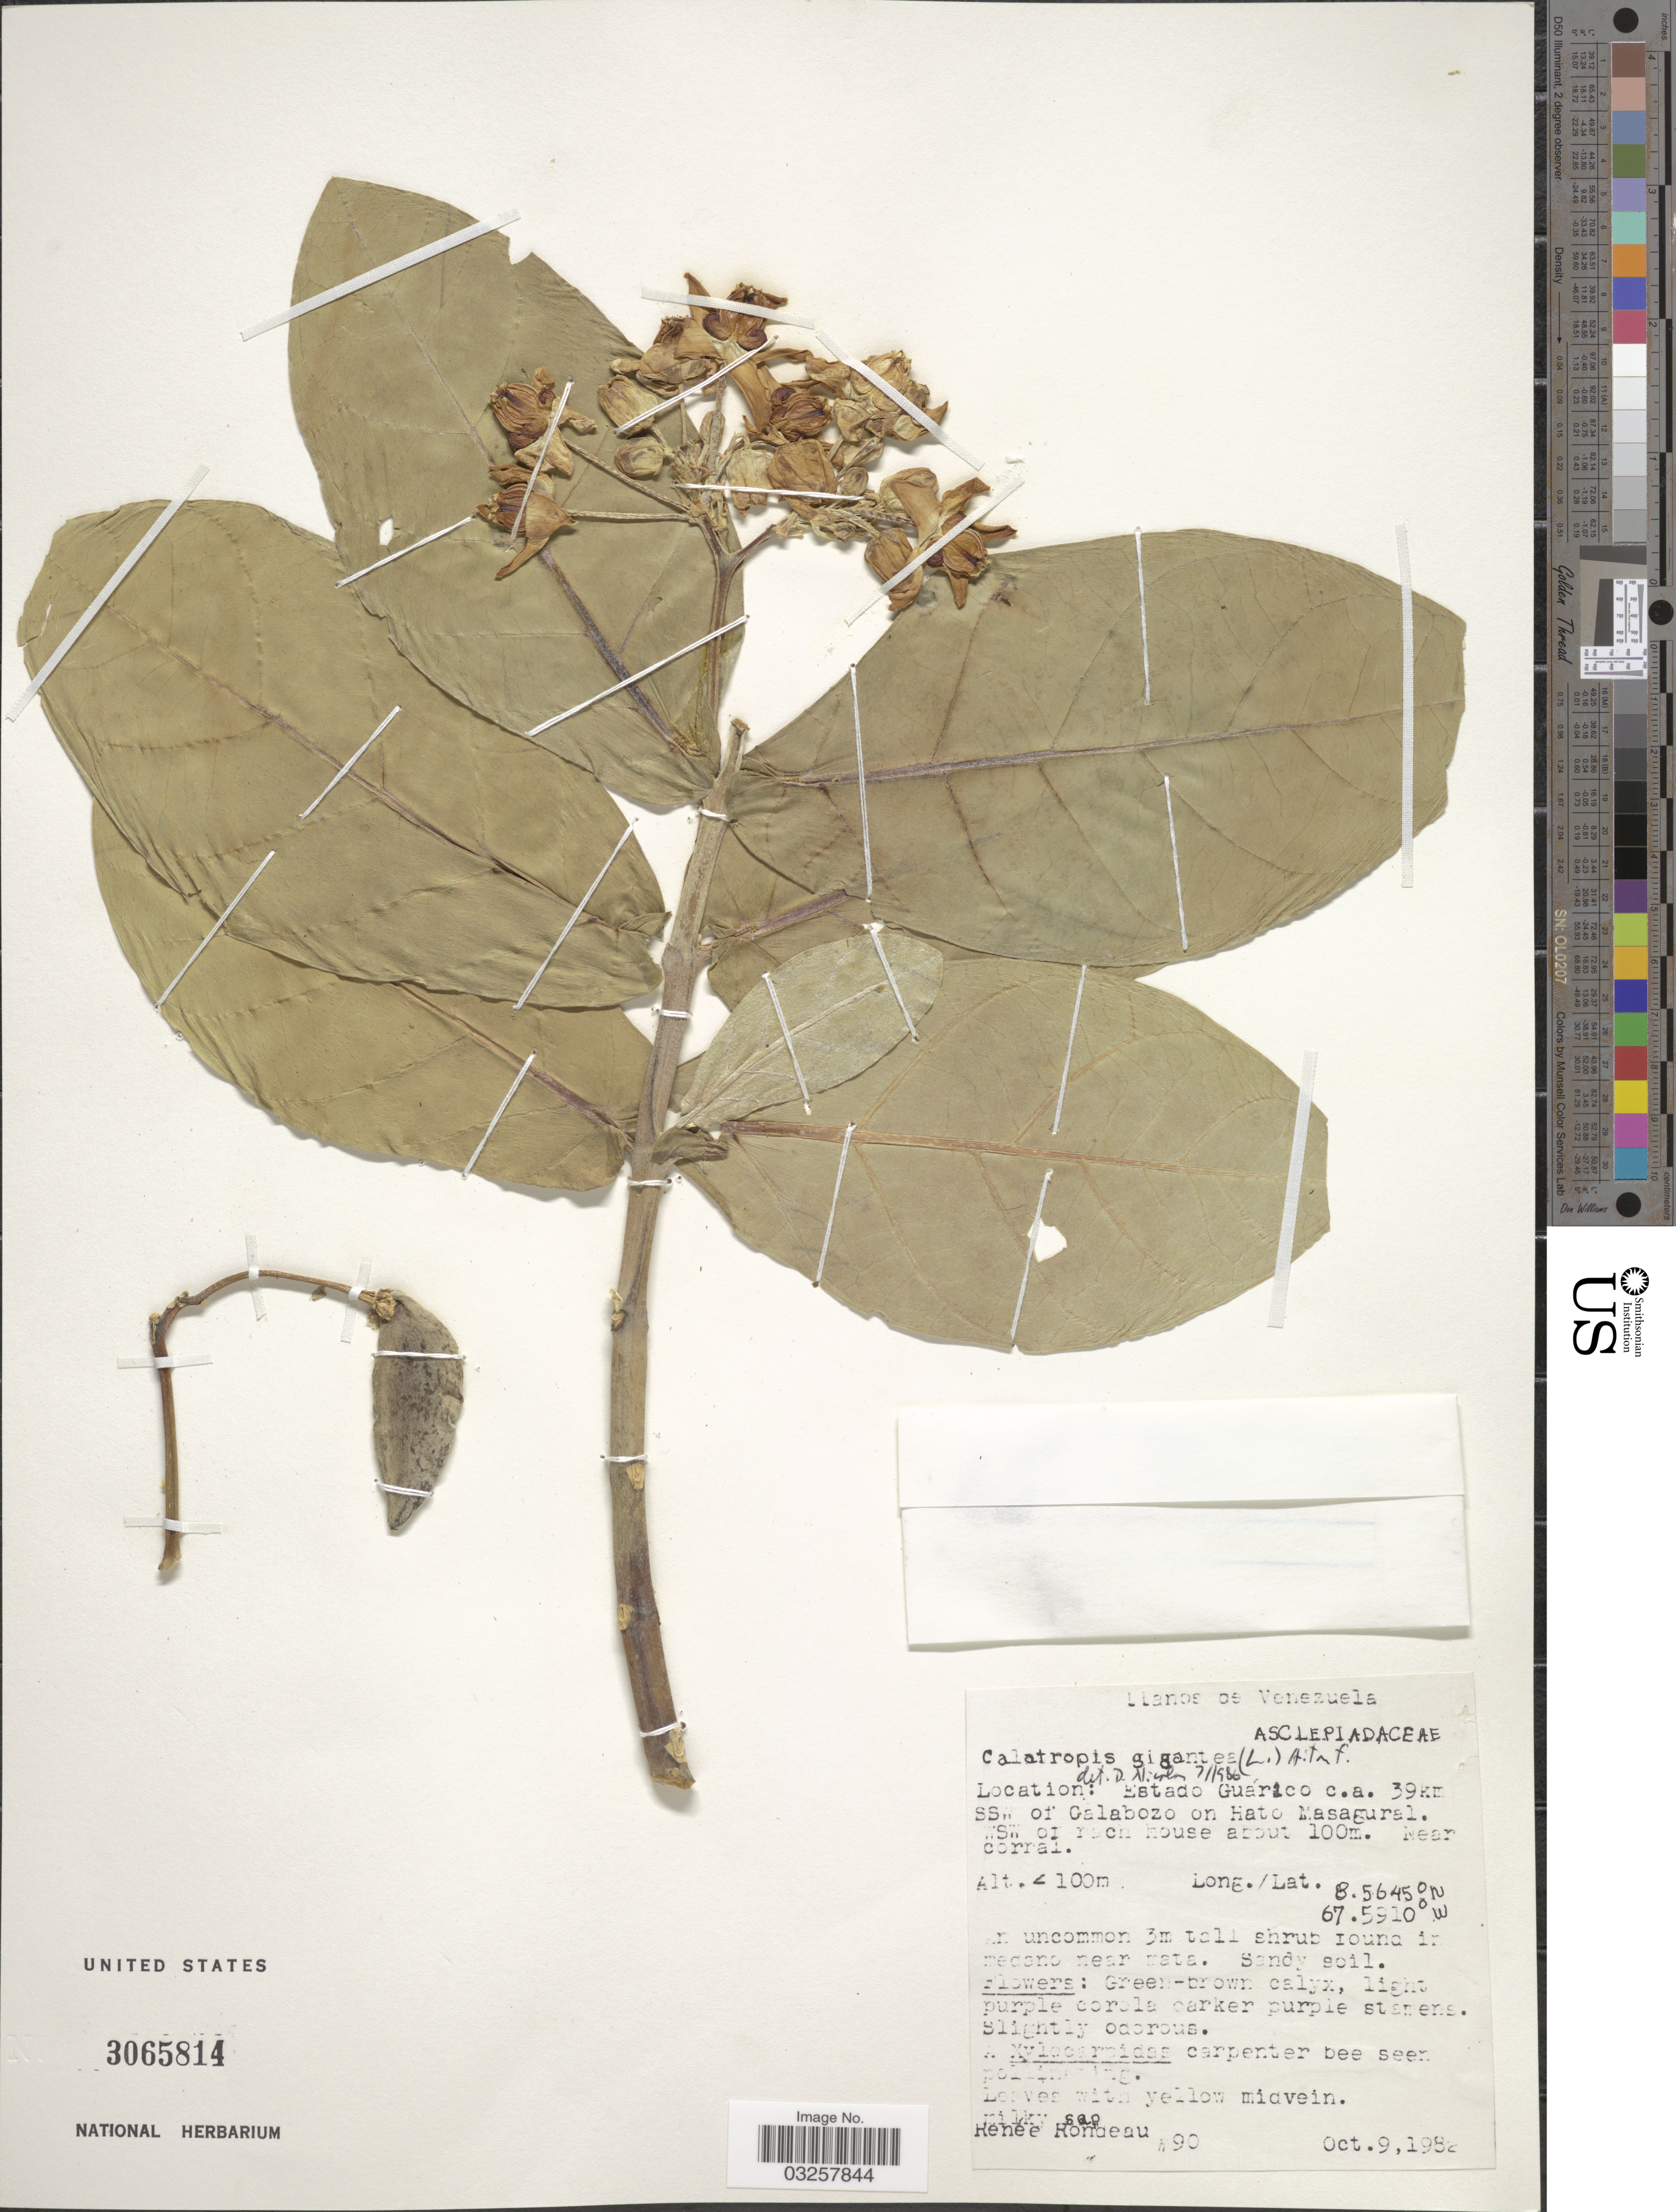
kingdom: Plantae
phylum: Tracheophyta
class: Magnoliopsida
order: Gentianales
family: Apocynaceae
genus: Calotropis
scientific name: Calotropis gigantea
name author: (L.) W.T. Aiton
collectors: R. Rondeau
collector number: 90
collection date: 1982-10-09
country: Venezuela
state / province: Guárico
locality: C. a. 39 km SSW of Calabozo on Hato Masagural. WSW of rach house.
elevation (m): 100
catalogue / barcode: US 3065814